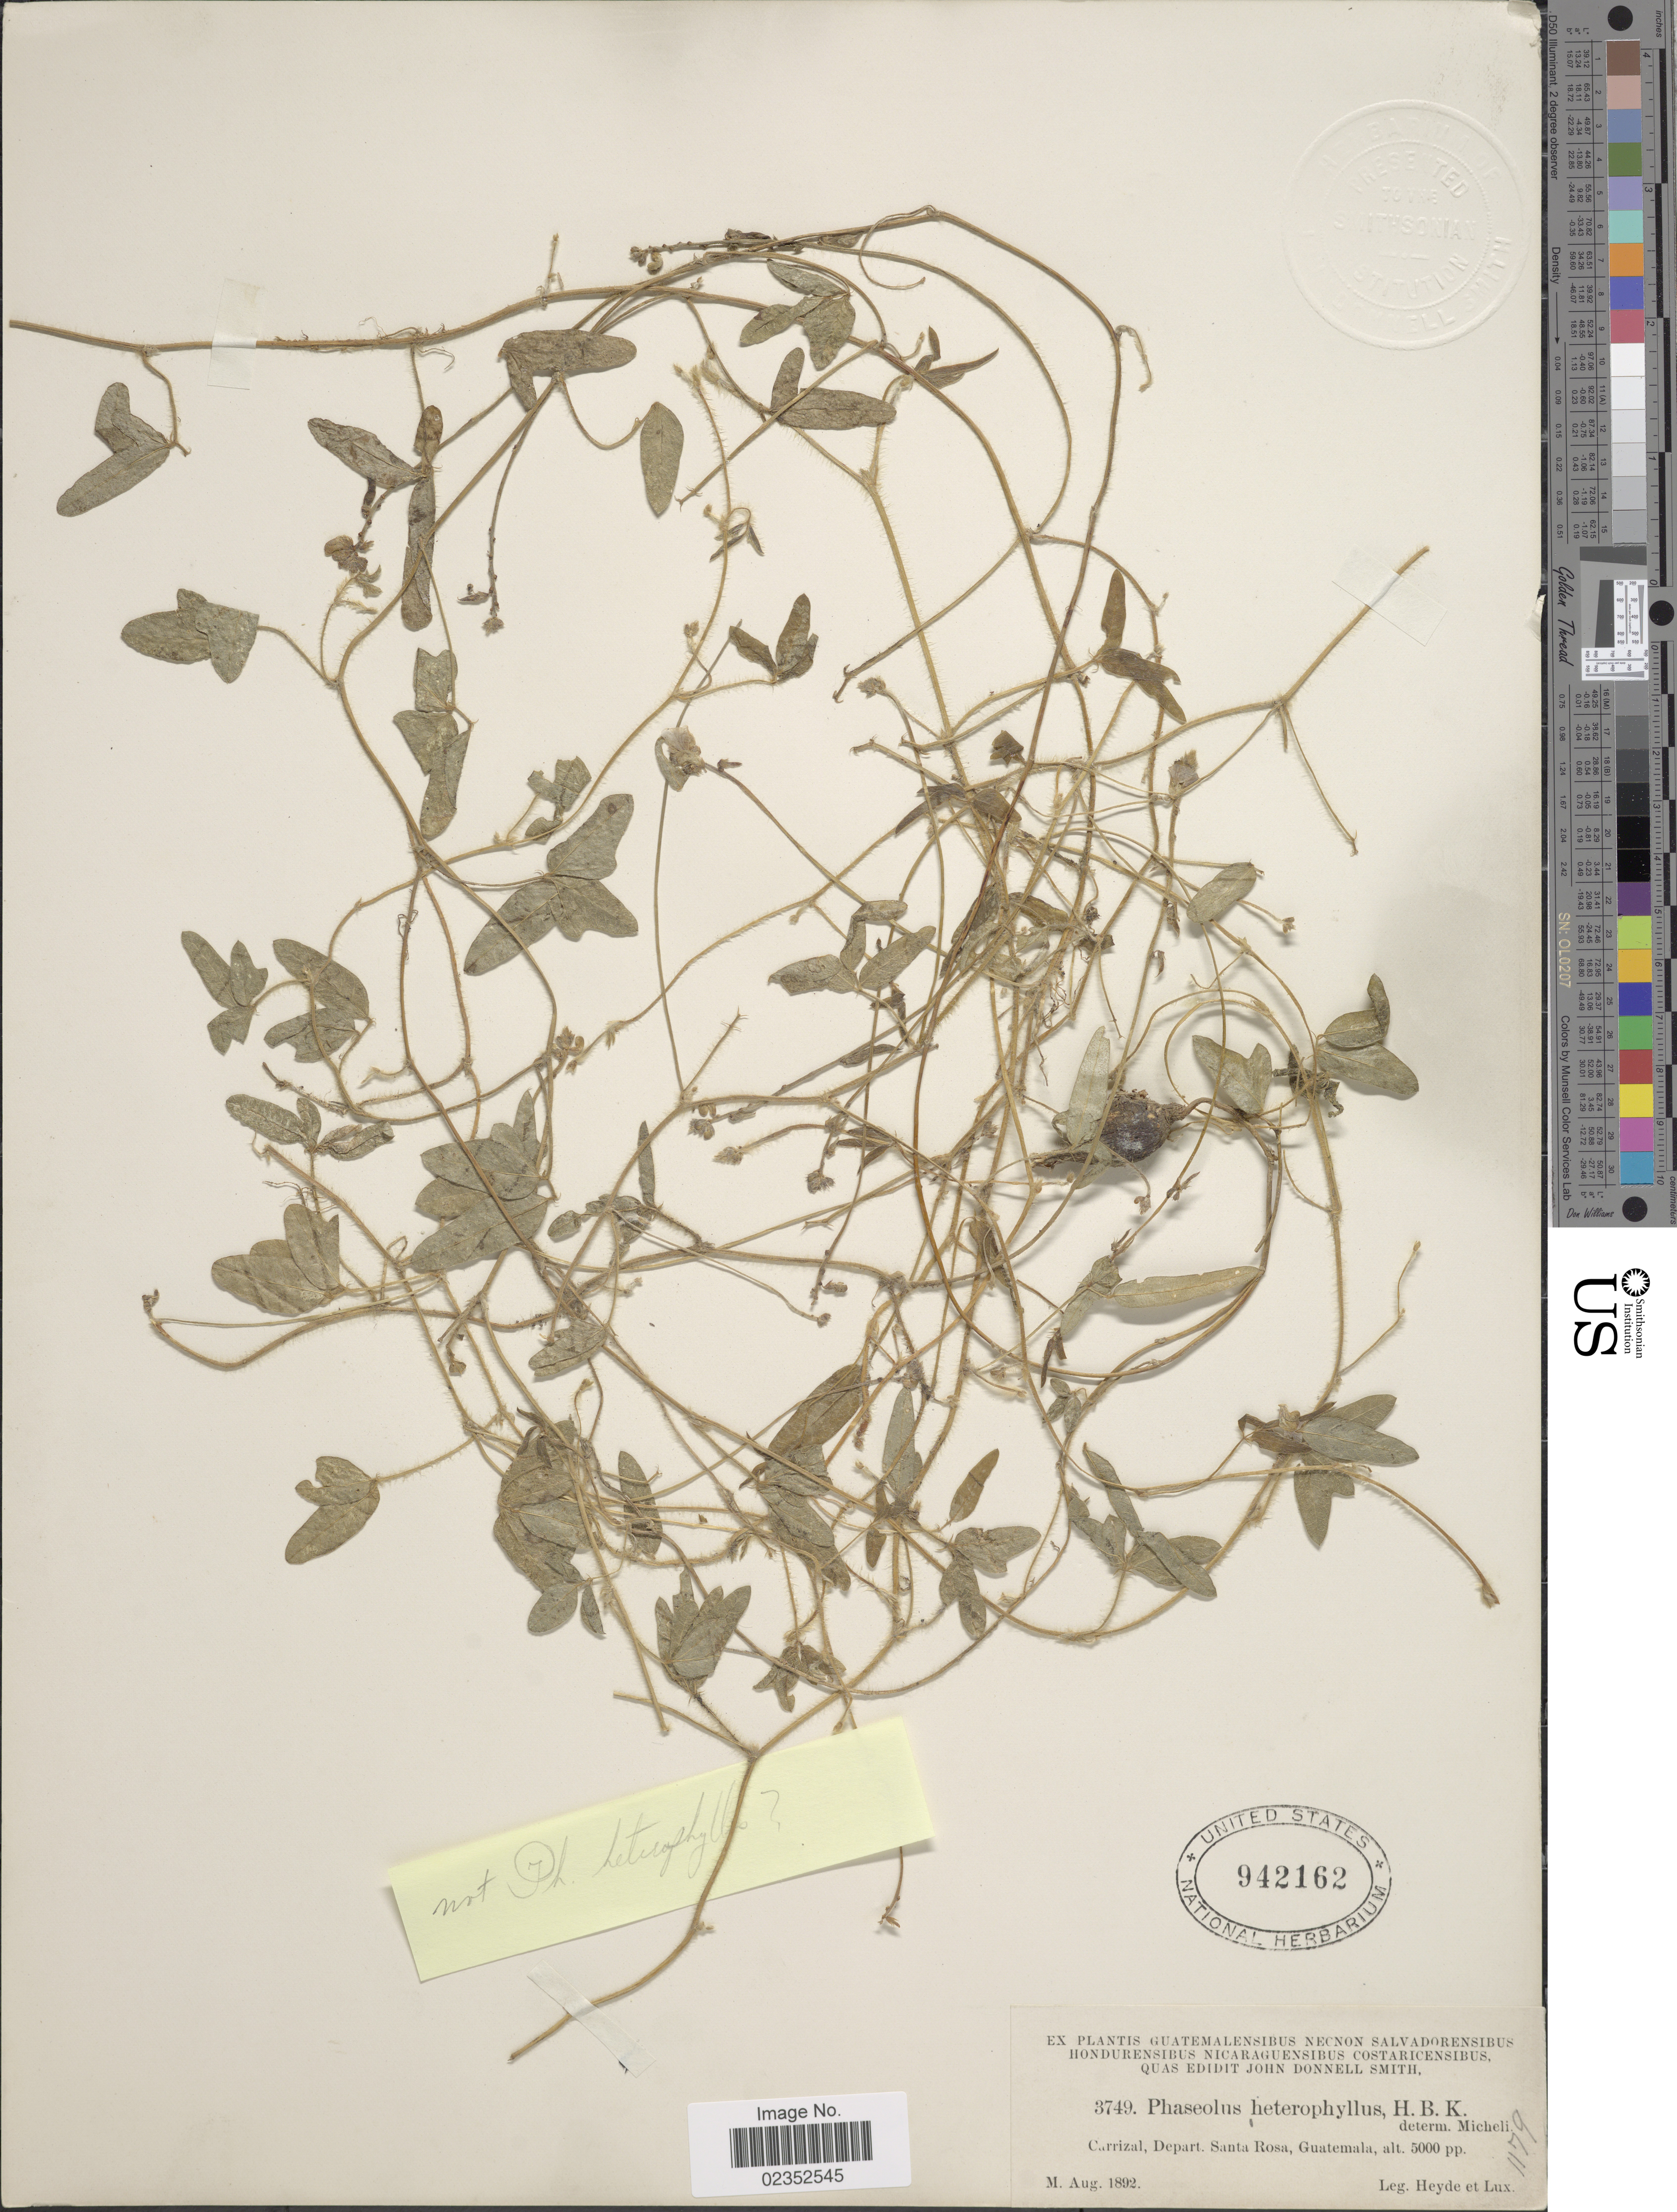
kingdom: Plantae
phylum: Tracheophyta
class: Magnoliopsida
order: Fabales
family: Fabaceae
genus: Macroptilium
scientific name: Macroptilium gibbosifolium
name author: (Ortega) A. Delgado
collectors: Heyde & Lux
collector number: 3749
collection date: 1892-08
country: Guatemala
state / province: Santa Rosa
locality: Carrizal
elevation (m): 1524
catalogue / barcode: US 942162